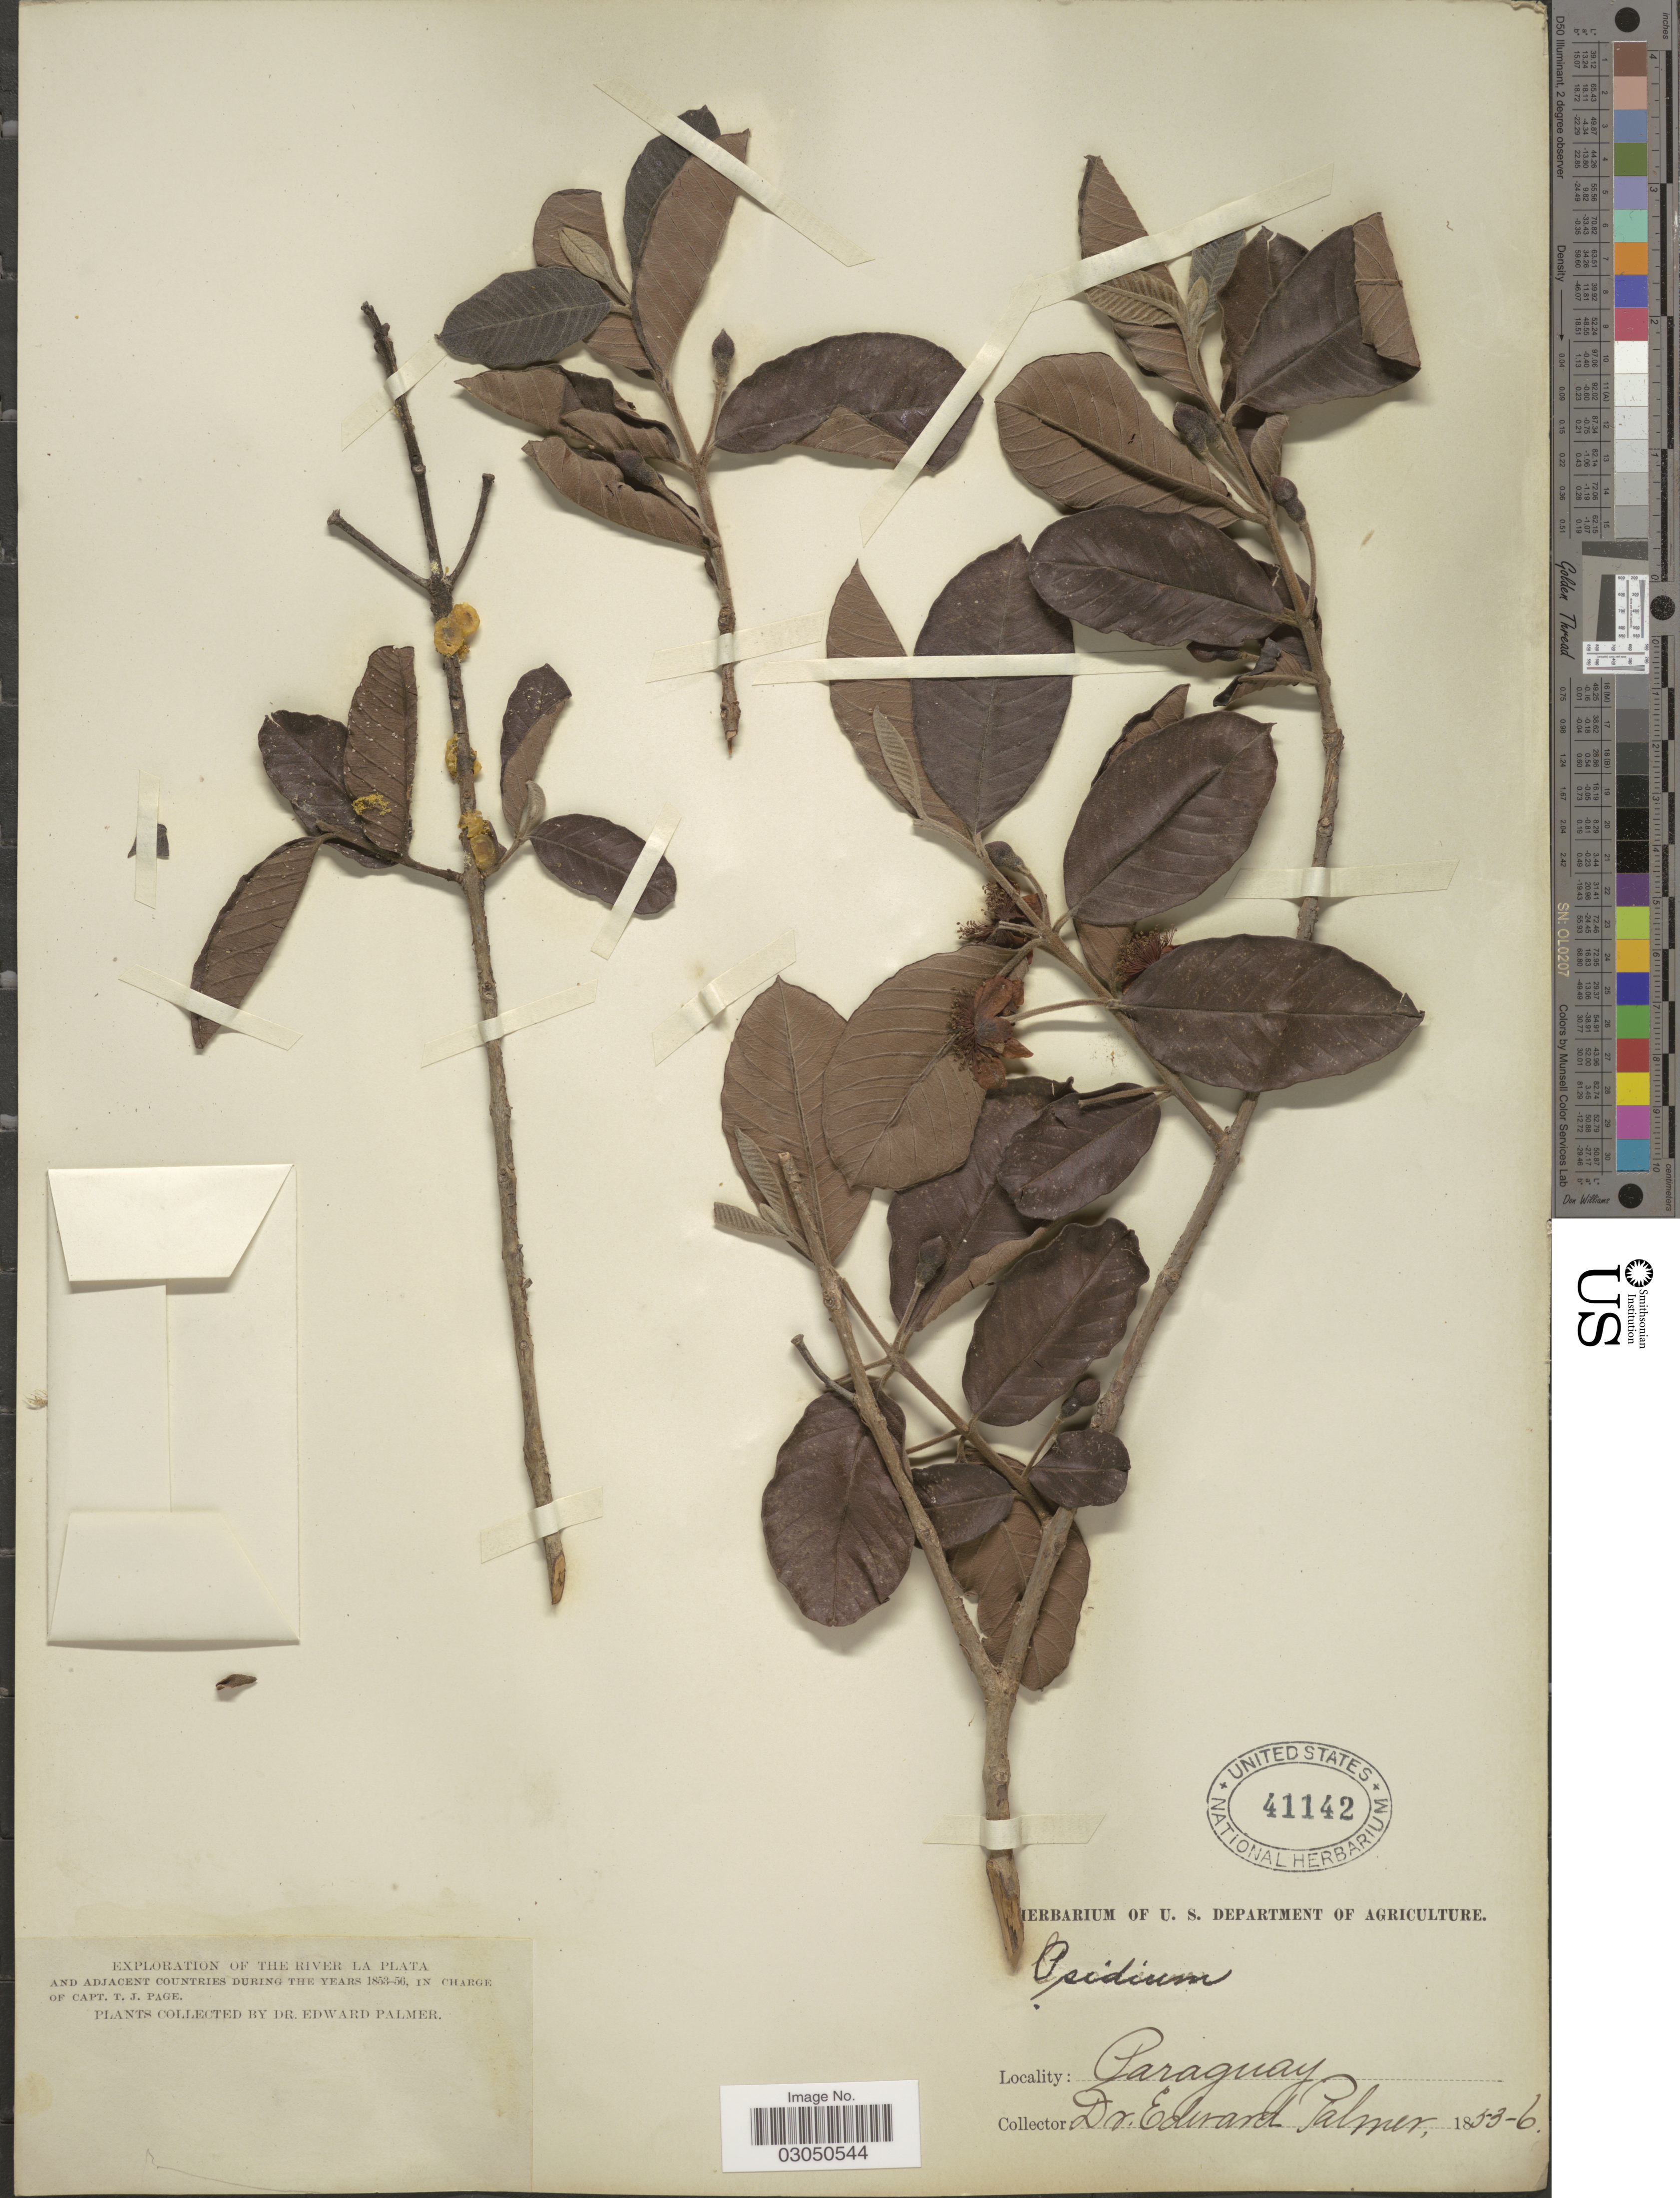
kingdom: Plantae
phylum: Tracheophyta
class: Magnoliopsida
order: Myrtales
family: Myrtaceae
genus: Psidium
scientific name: Psidium guajava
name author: L.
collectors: E. Palmer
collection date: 1853/1856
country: Paraguay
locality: River La Plata.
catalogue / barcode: US 41142